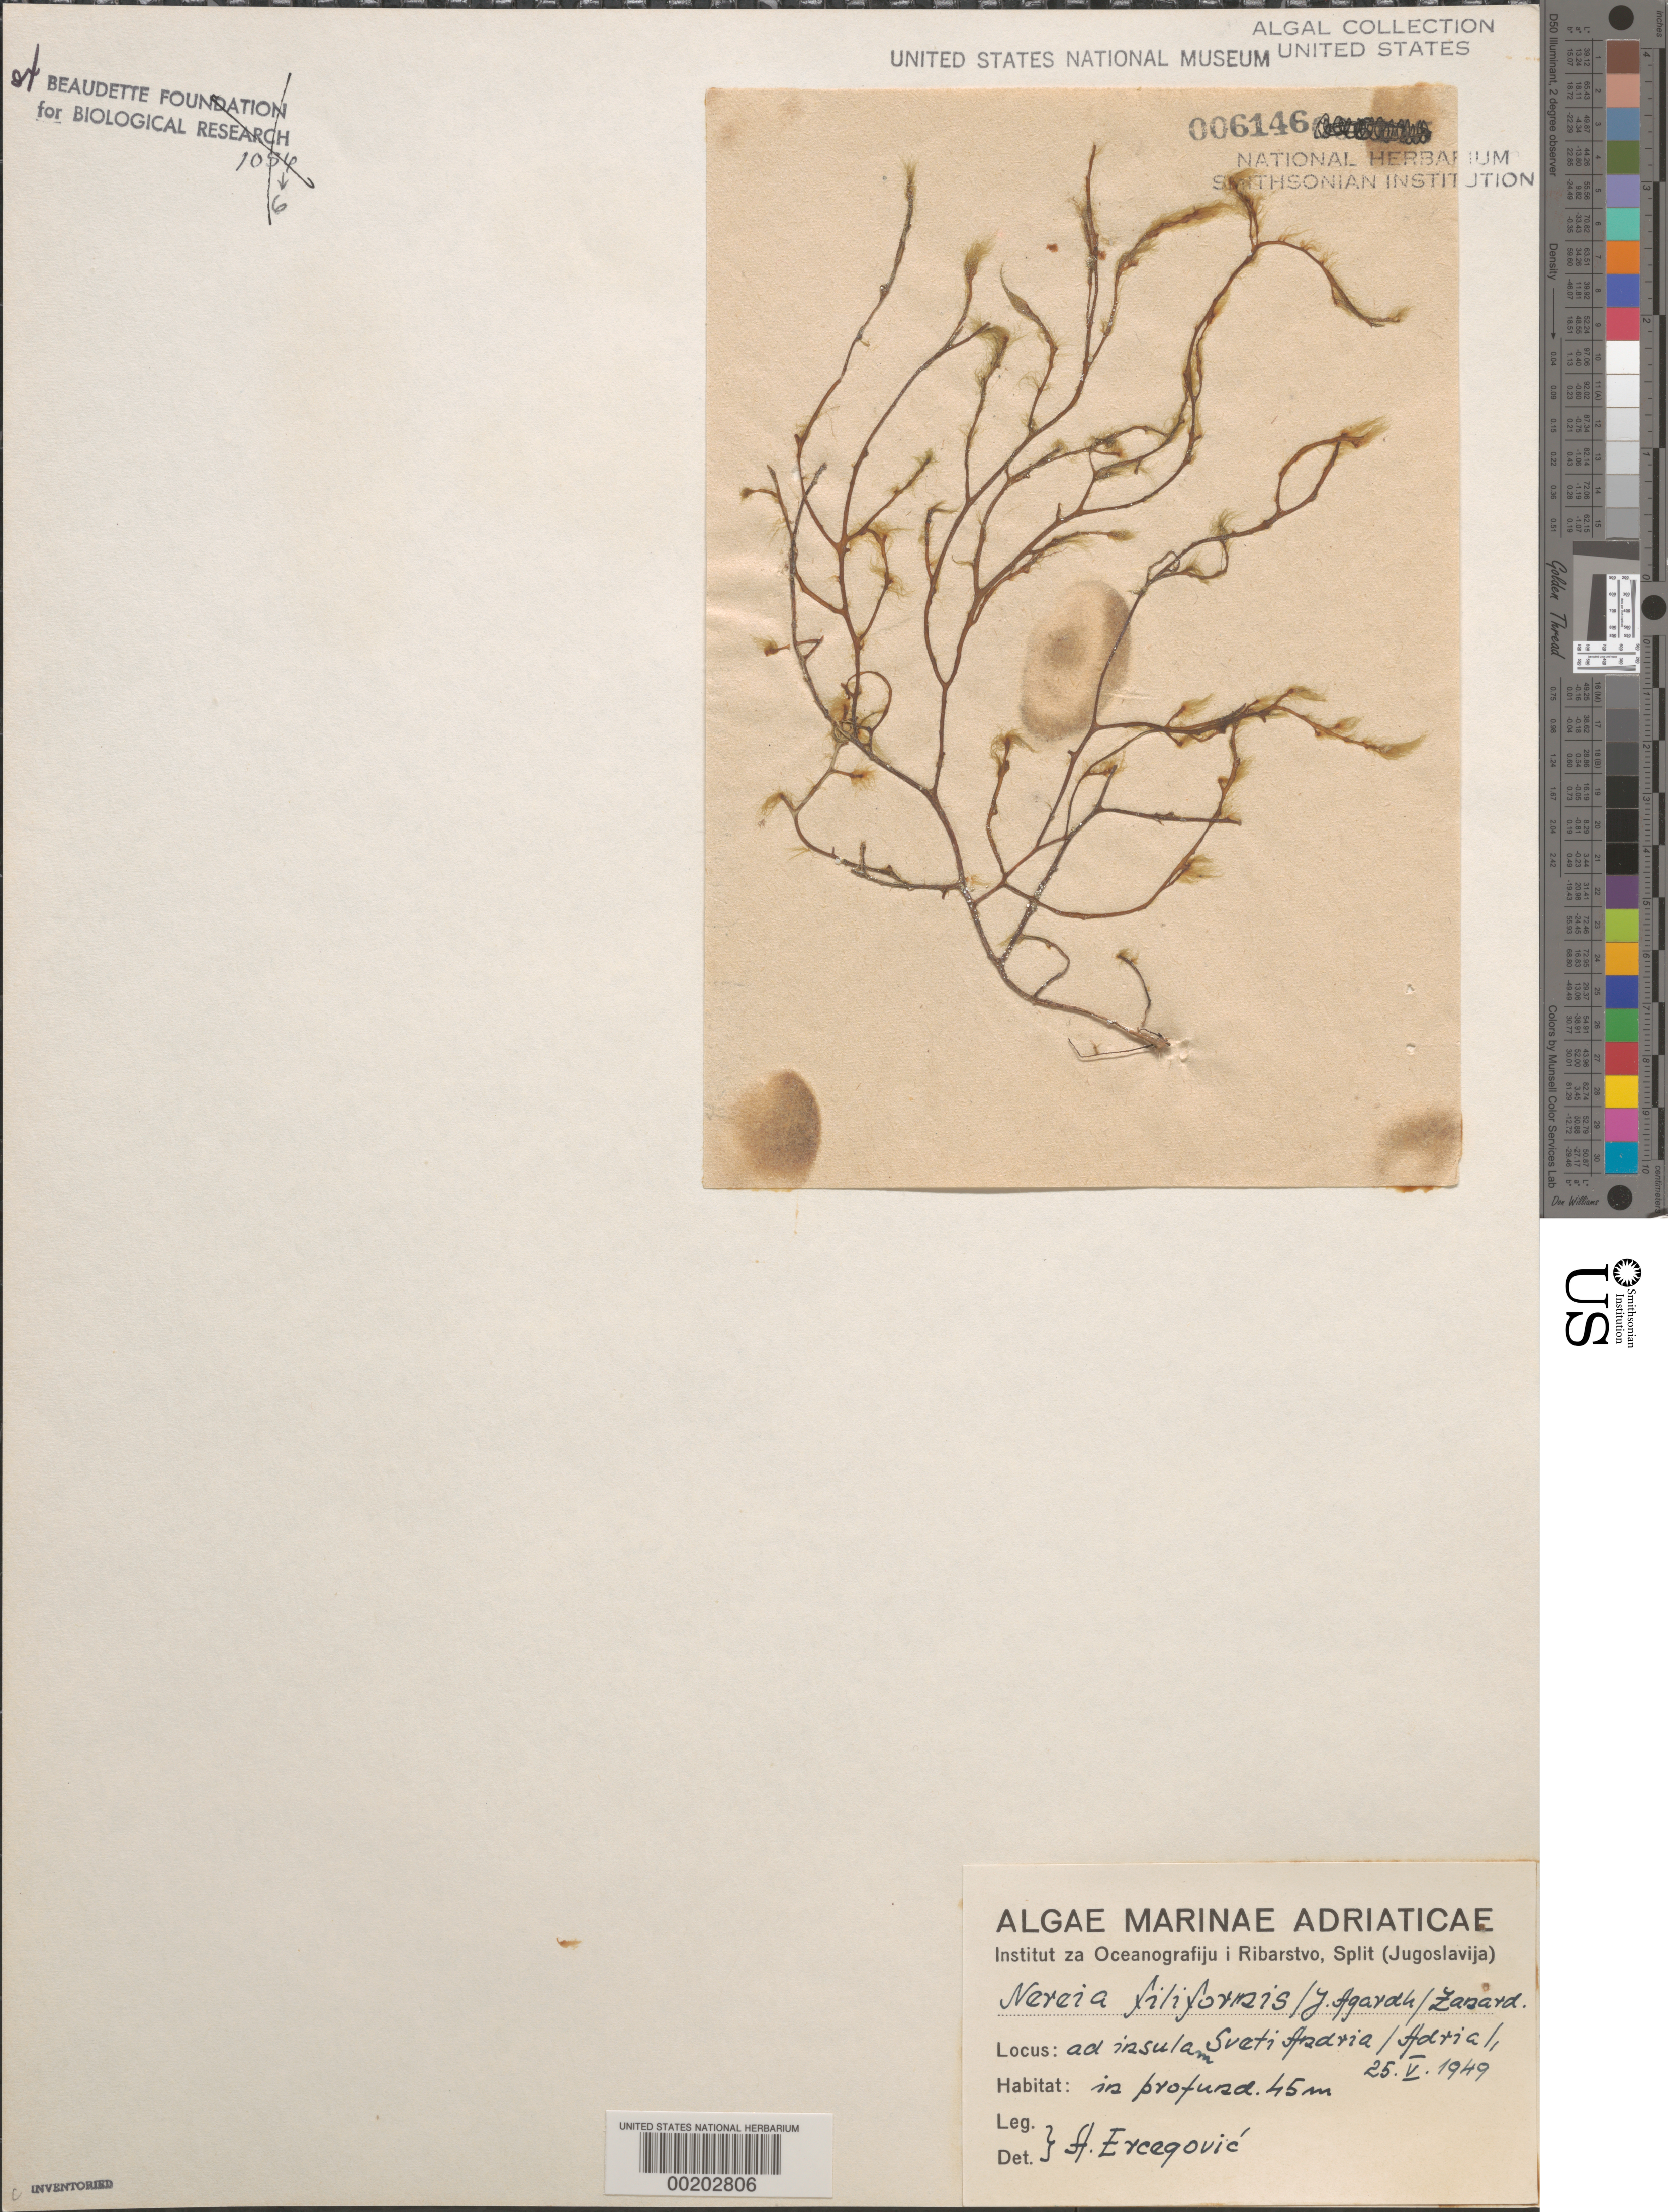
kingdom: Chromista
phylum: Ochrophyta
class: Phaeophyceae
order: Sporochnales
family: Sporochnaceae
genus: Nereia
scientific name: Nereia filiformis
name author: (J. Agardh) Zanardini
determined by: Ercegovic, A.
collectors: A. Ercegovic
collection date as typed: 25 May 1949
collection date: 1949-05-25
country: Croatia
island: Sveti Andrija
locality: Adriatic Sea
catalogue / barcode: US 6146